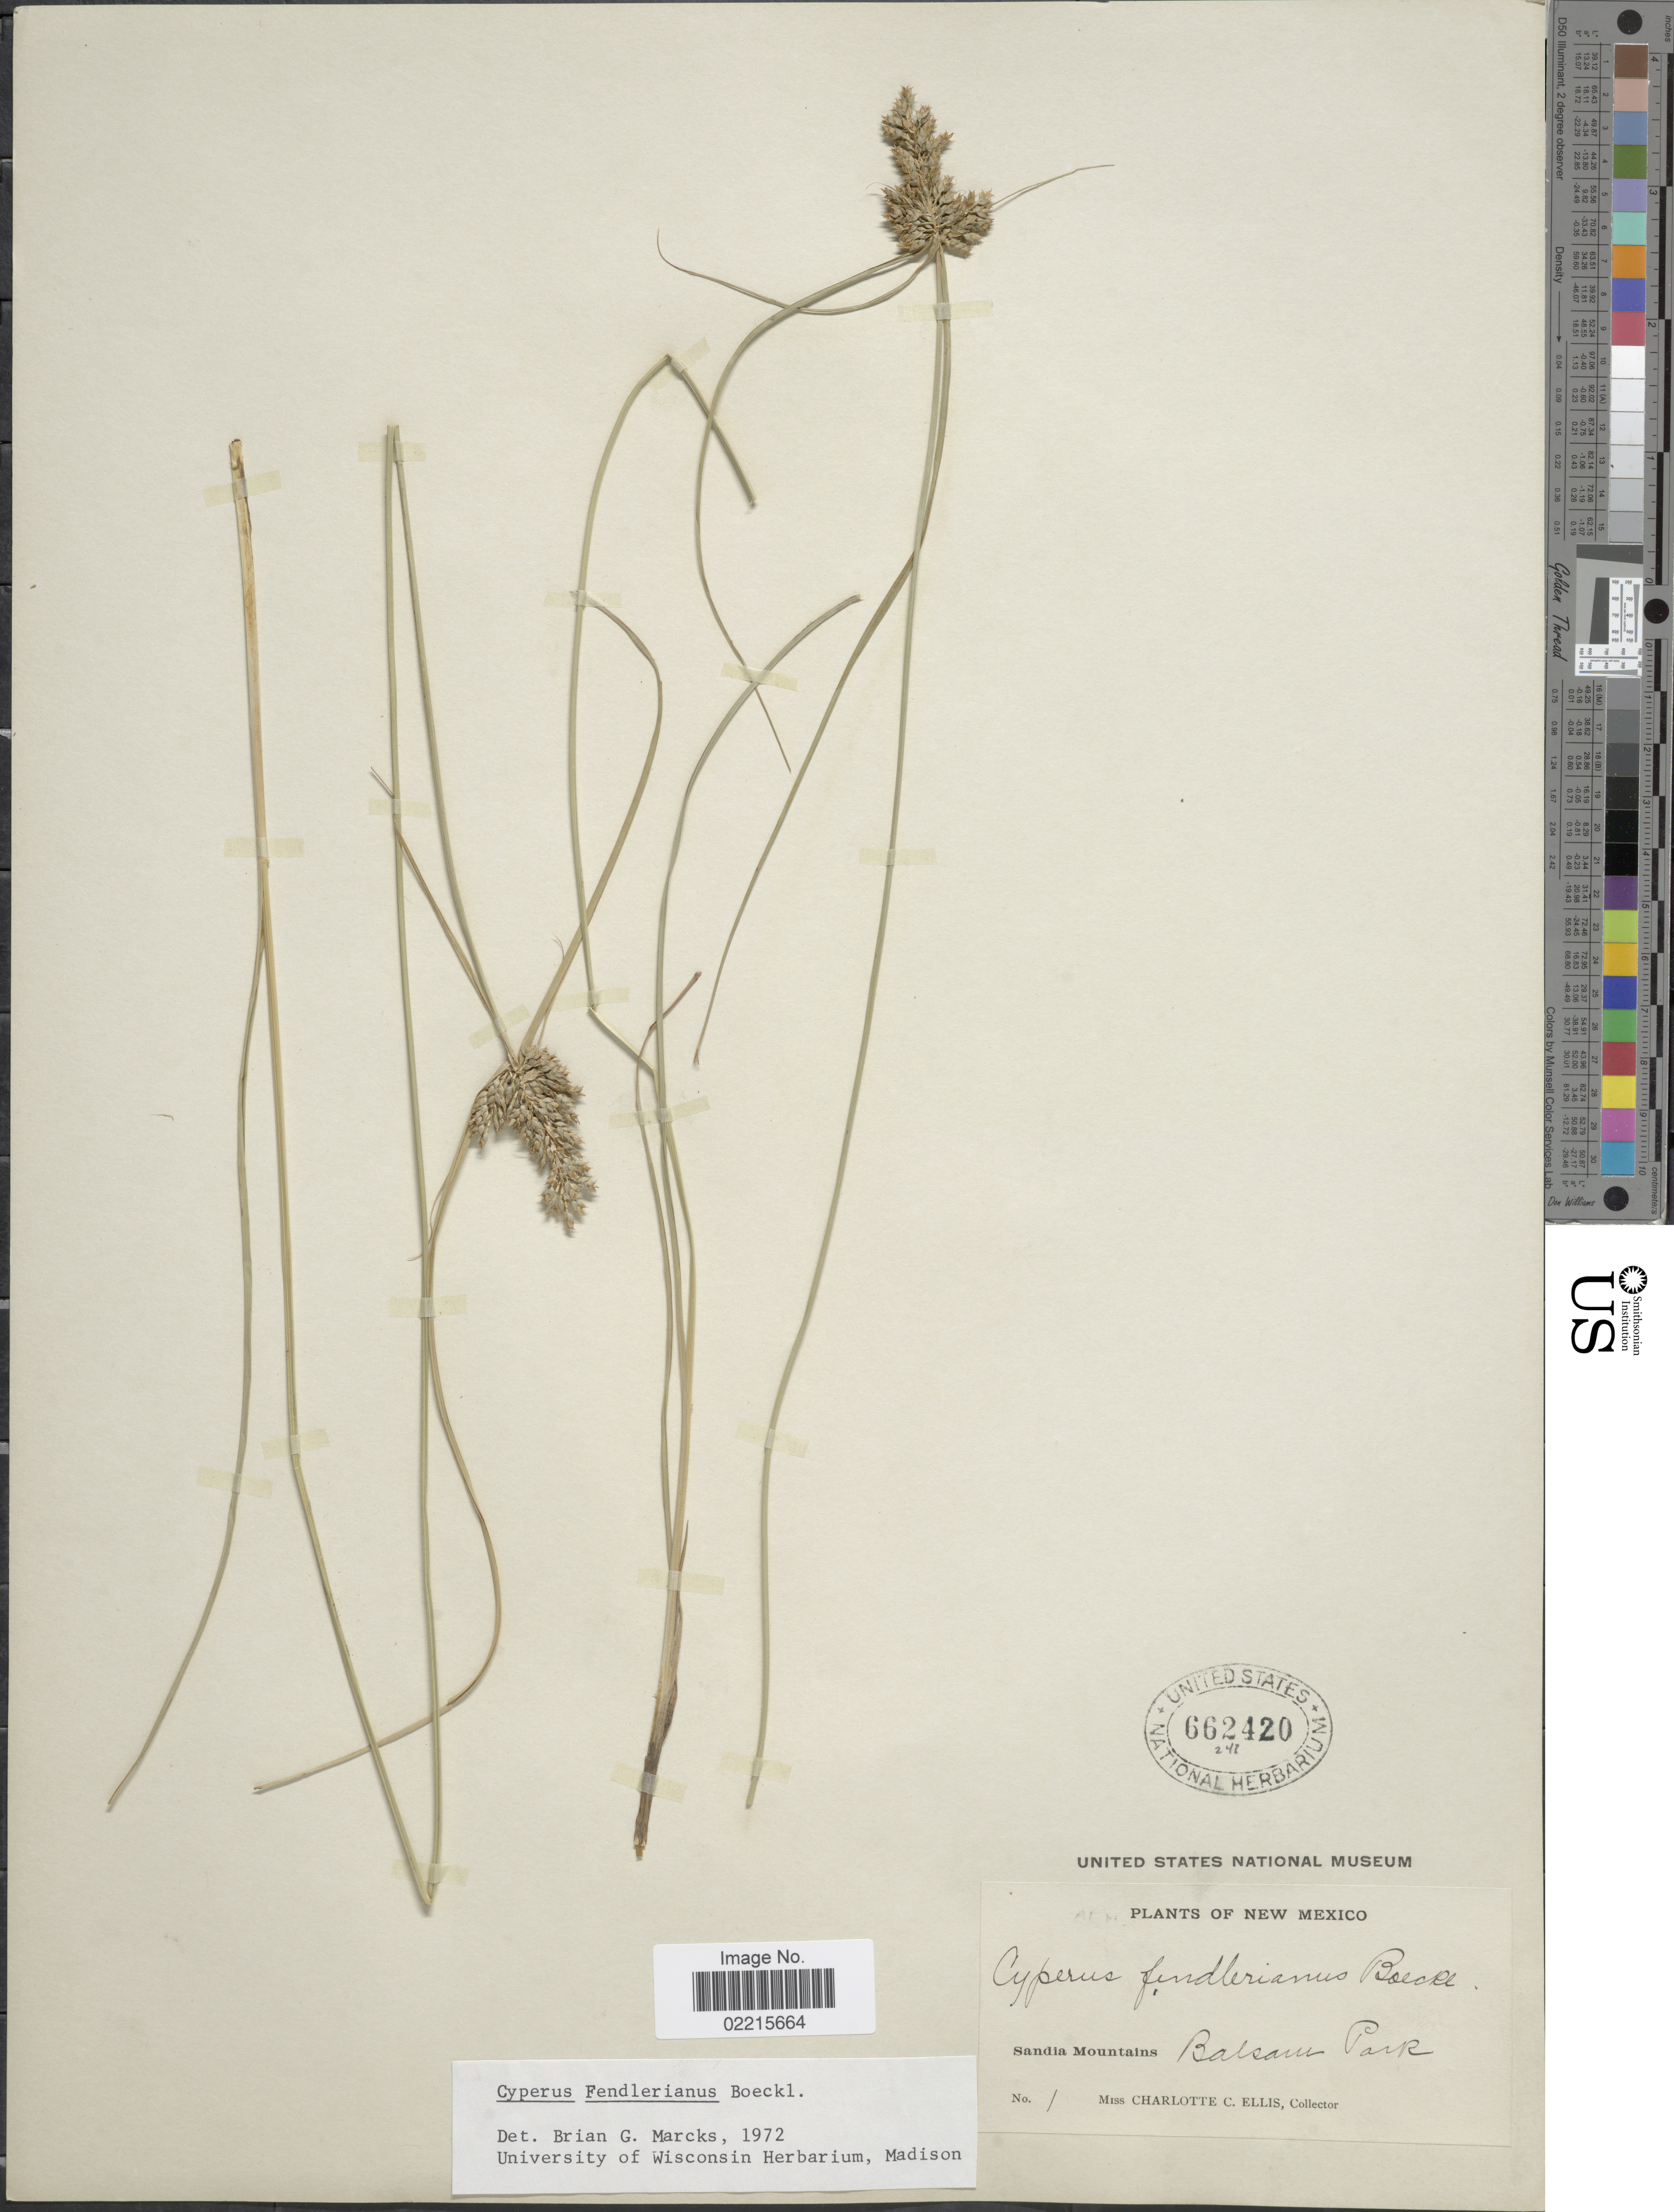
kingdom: Plantae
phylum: Tracheophyta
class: Liliopsida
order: Poales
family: Cyperaceae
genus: Cyperus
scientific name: Cyperus fendlerianus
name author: Boeckeler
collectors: C. C. Ellis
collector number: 1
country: United States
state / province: New Mexico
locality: Sandia Mountains Balsam Park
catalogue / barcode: US 662420